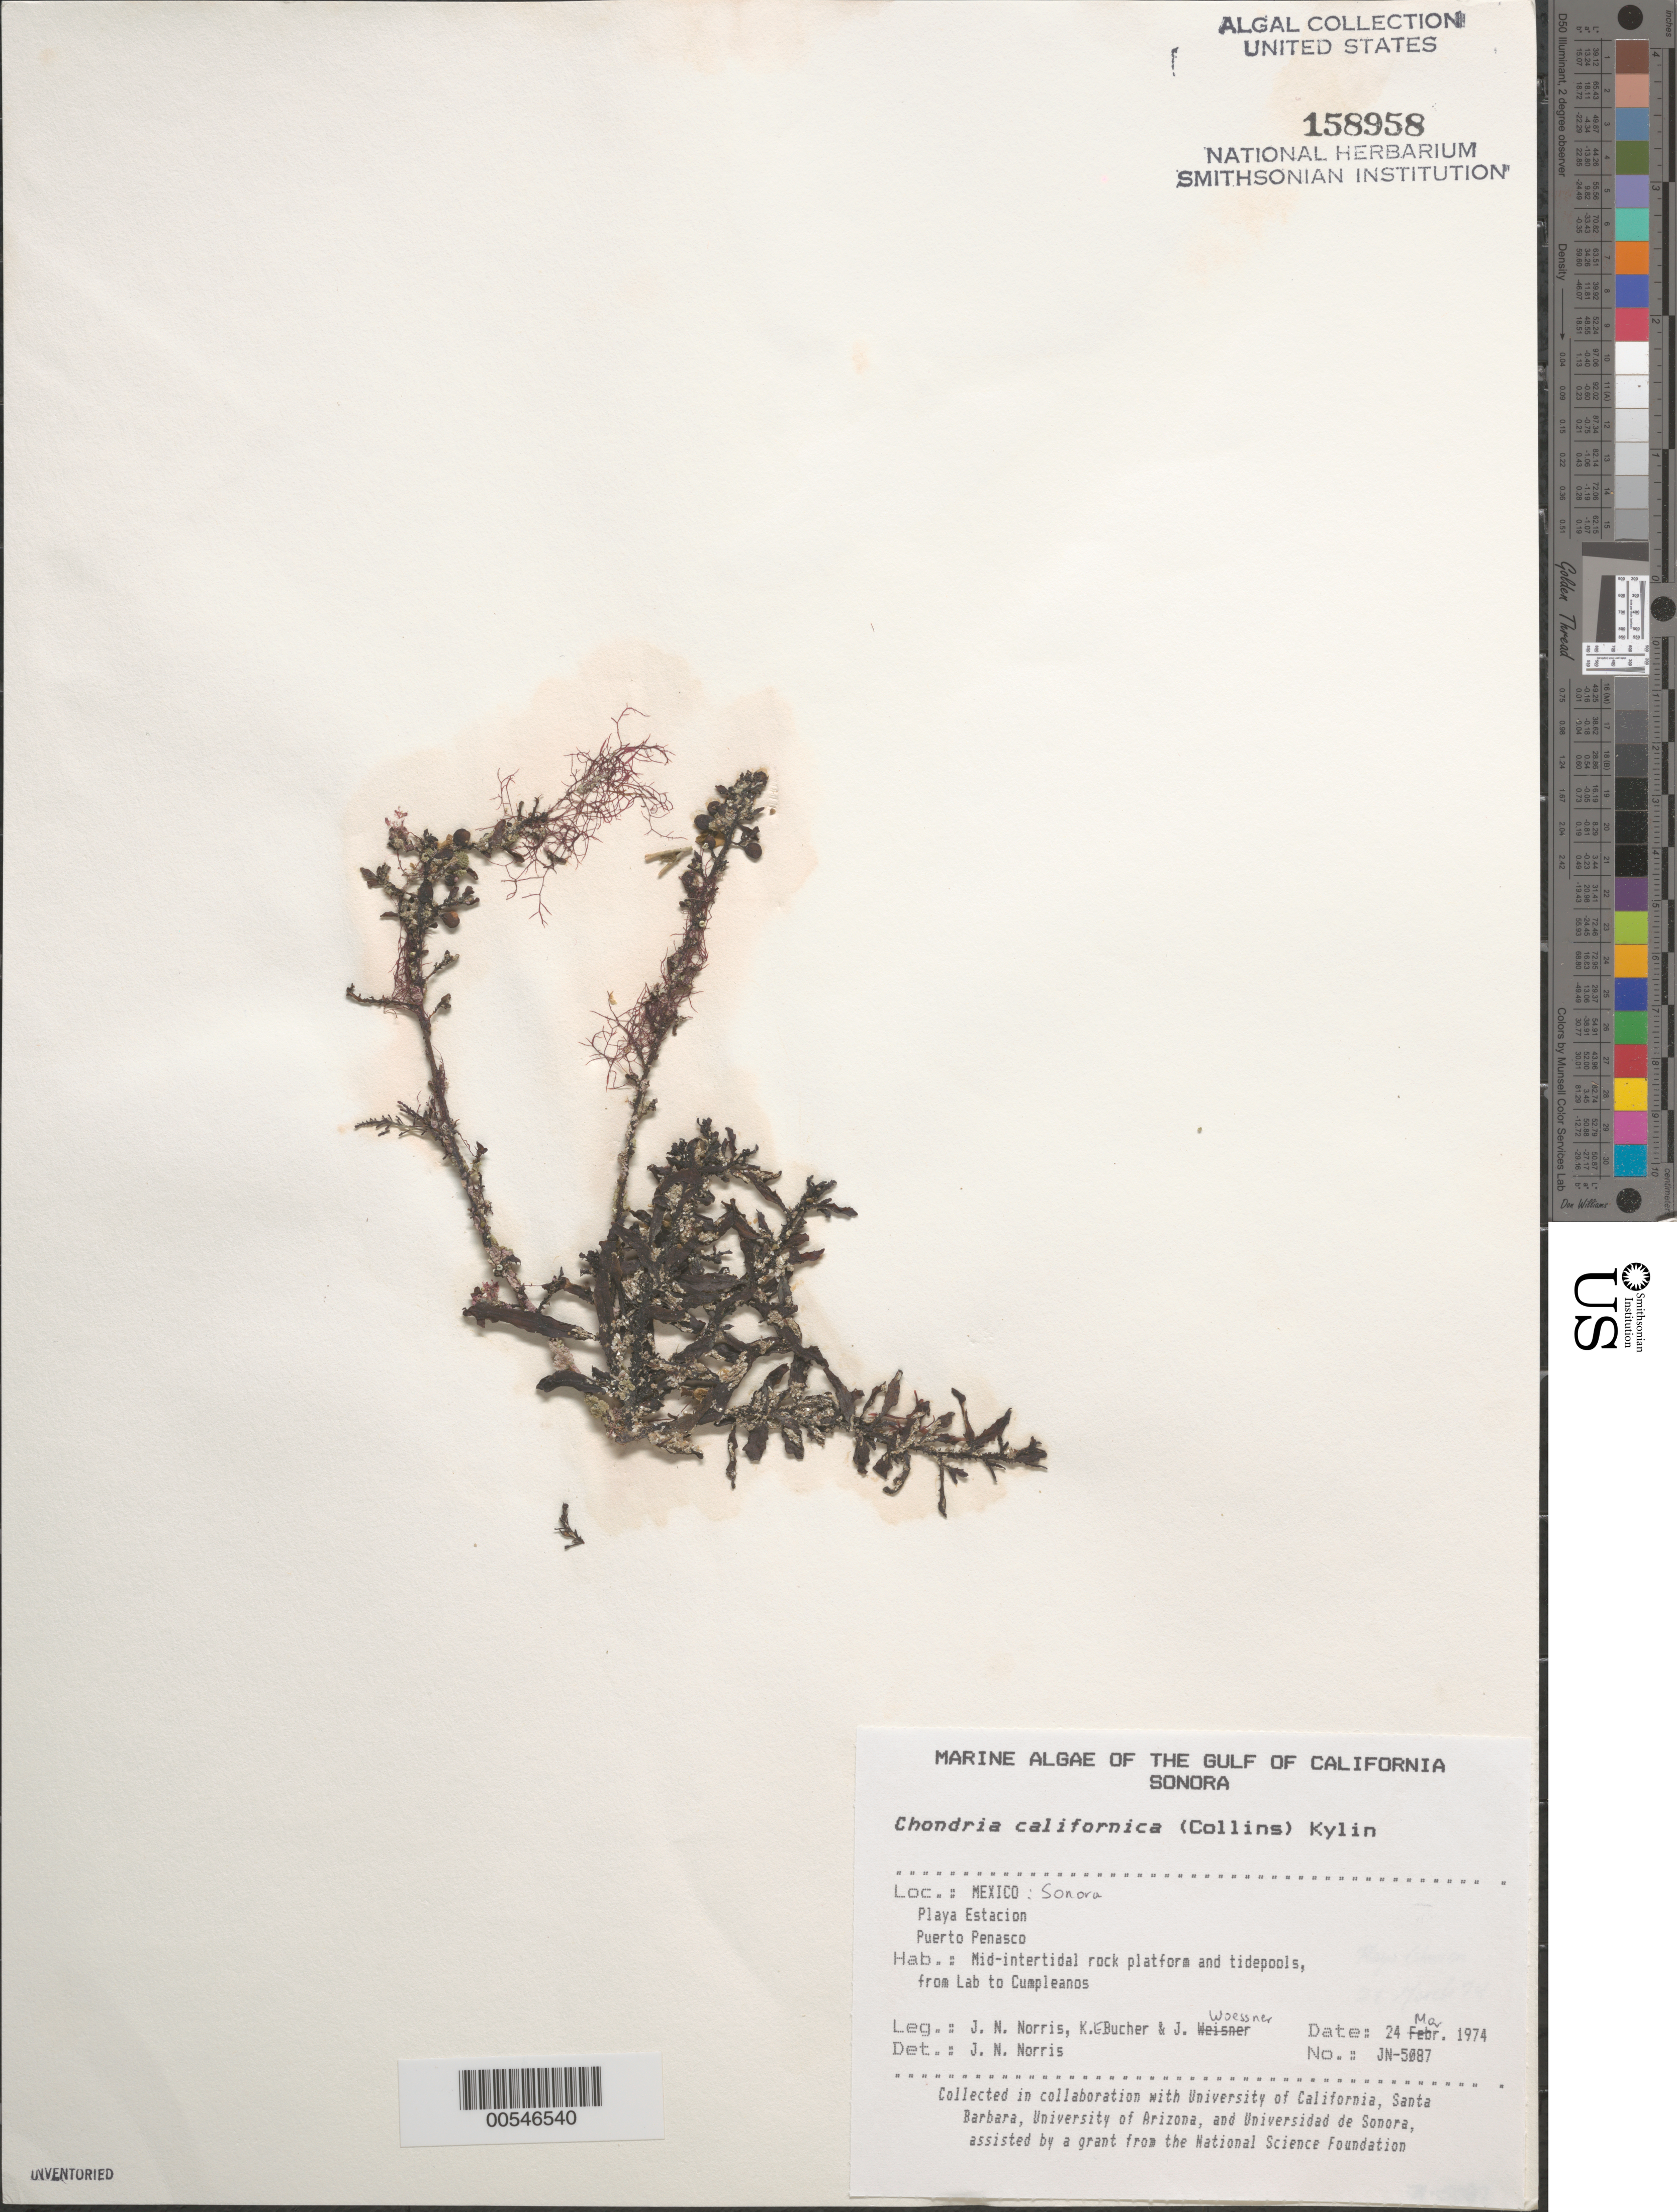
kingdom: Plantae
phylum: Rhodophyta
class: Florideophyceae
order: Ceramiales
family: Rhodomelaceae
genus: Chondria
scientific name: Chondria acrorhizophora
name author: Setch. & N.L. Gardner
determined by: Algae name updating Project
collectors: J. N. Norris, K. E. Bucher & J. Woessner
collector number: JN-5087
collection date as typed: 24 Mar 1974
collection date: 1974-03-24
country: Mexico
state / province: Sonora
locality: Playa Estacion, Puerto Penasco, from Laboratorio de Biologia Marina to Cumpleanos Tide Pool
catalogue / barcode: US 158958